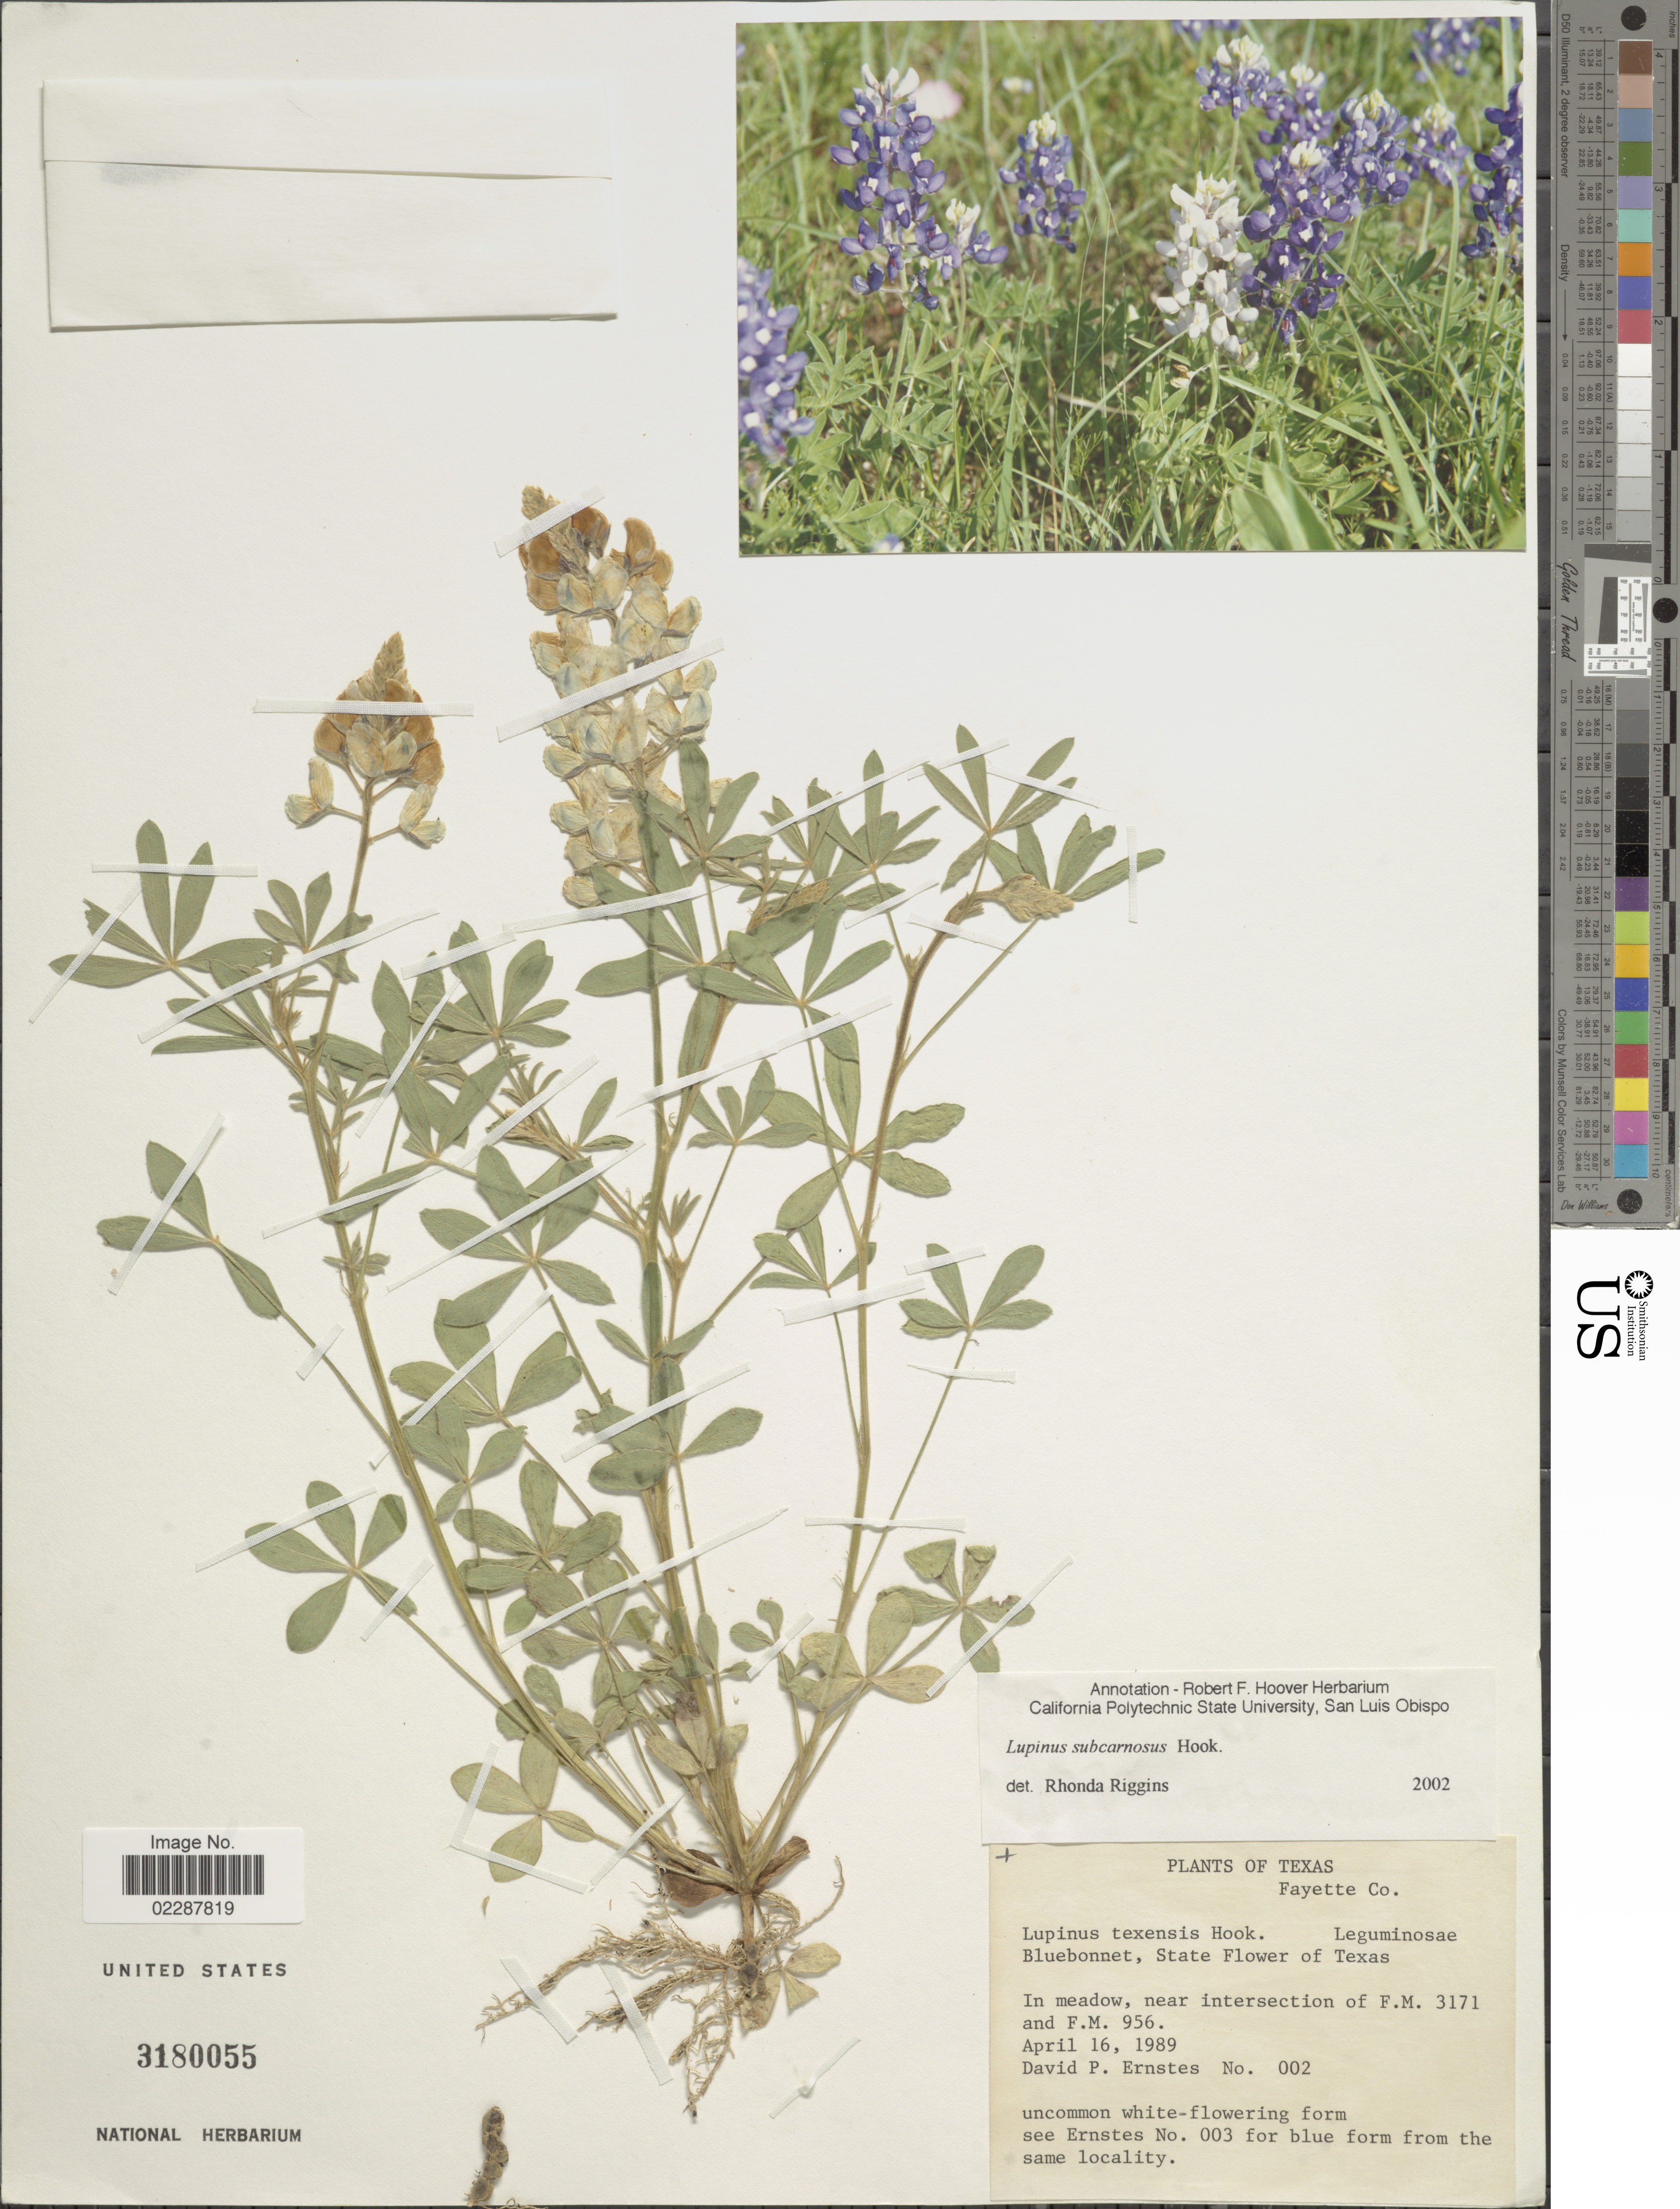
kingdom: Plantae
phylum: Tracheophyta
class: Magnoliopsida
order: Fabales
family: Fabaceae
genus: Lupinus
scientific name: Lupinus subcarnosus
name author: Hook.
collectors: D. Ernstes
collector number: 002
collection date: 1989-04-16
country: United States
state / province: Texas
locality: Fayette Co., Bluebonnet, State Flower of Texas, In meadow, near intersection of F.M. 3171 and F.M. 956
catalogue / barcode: US 3180055